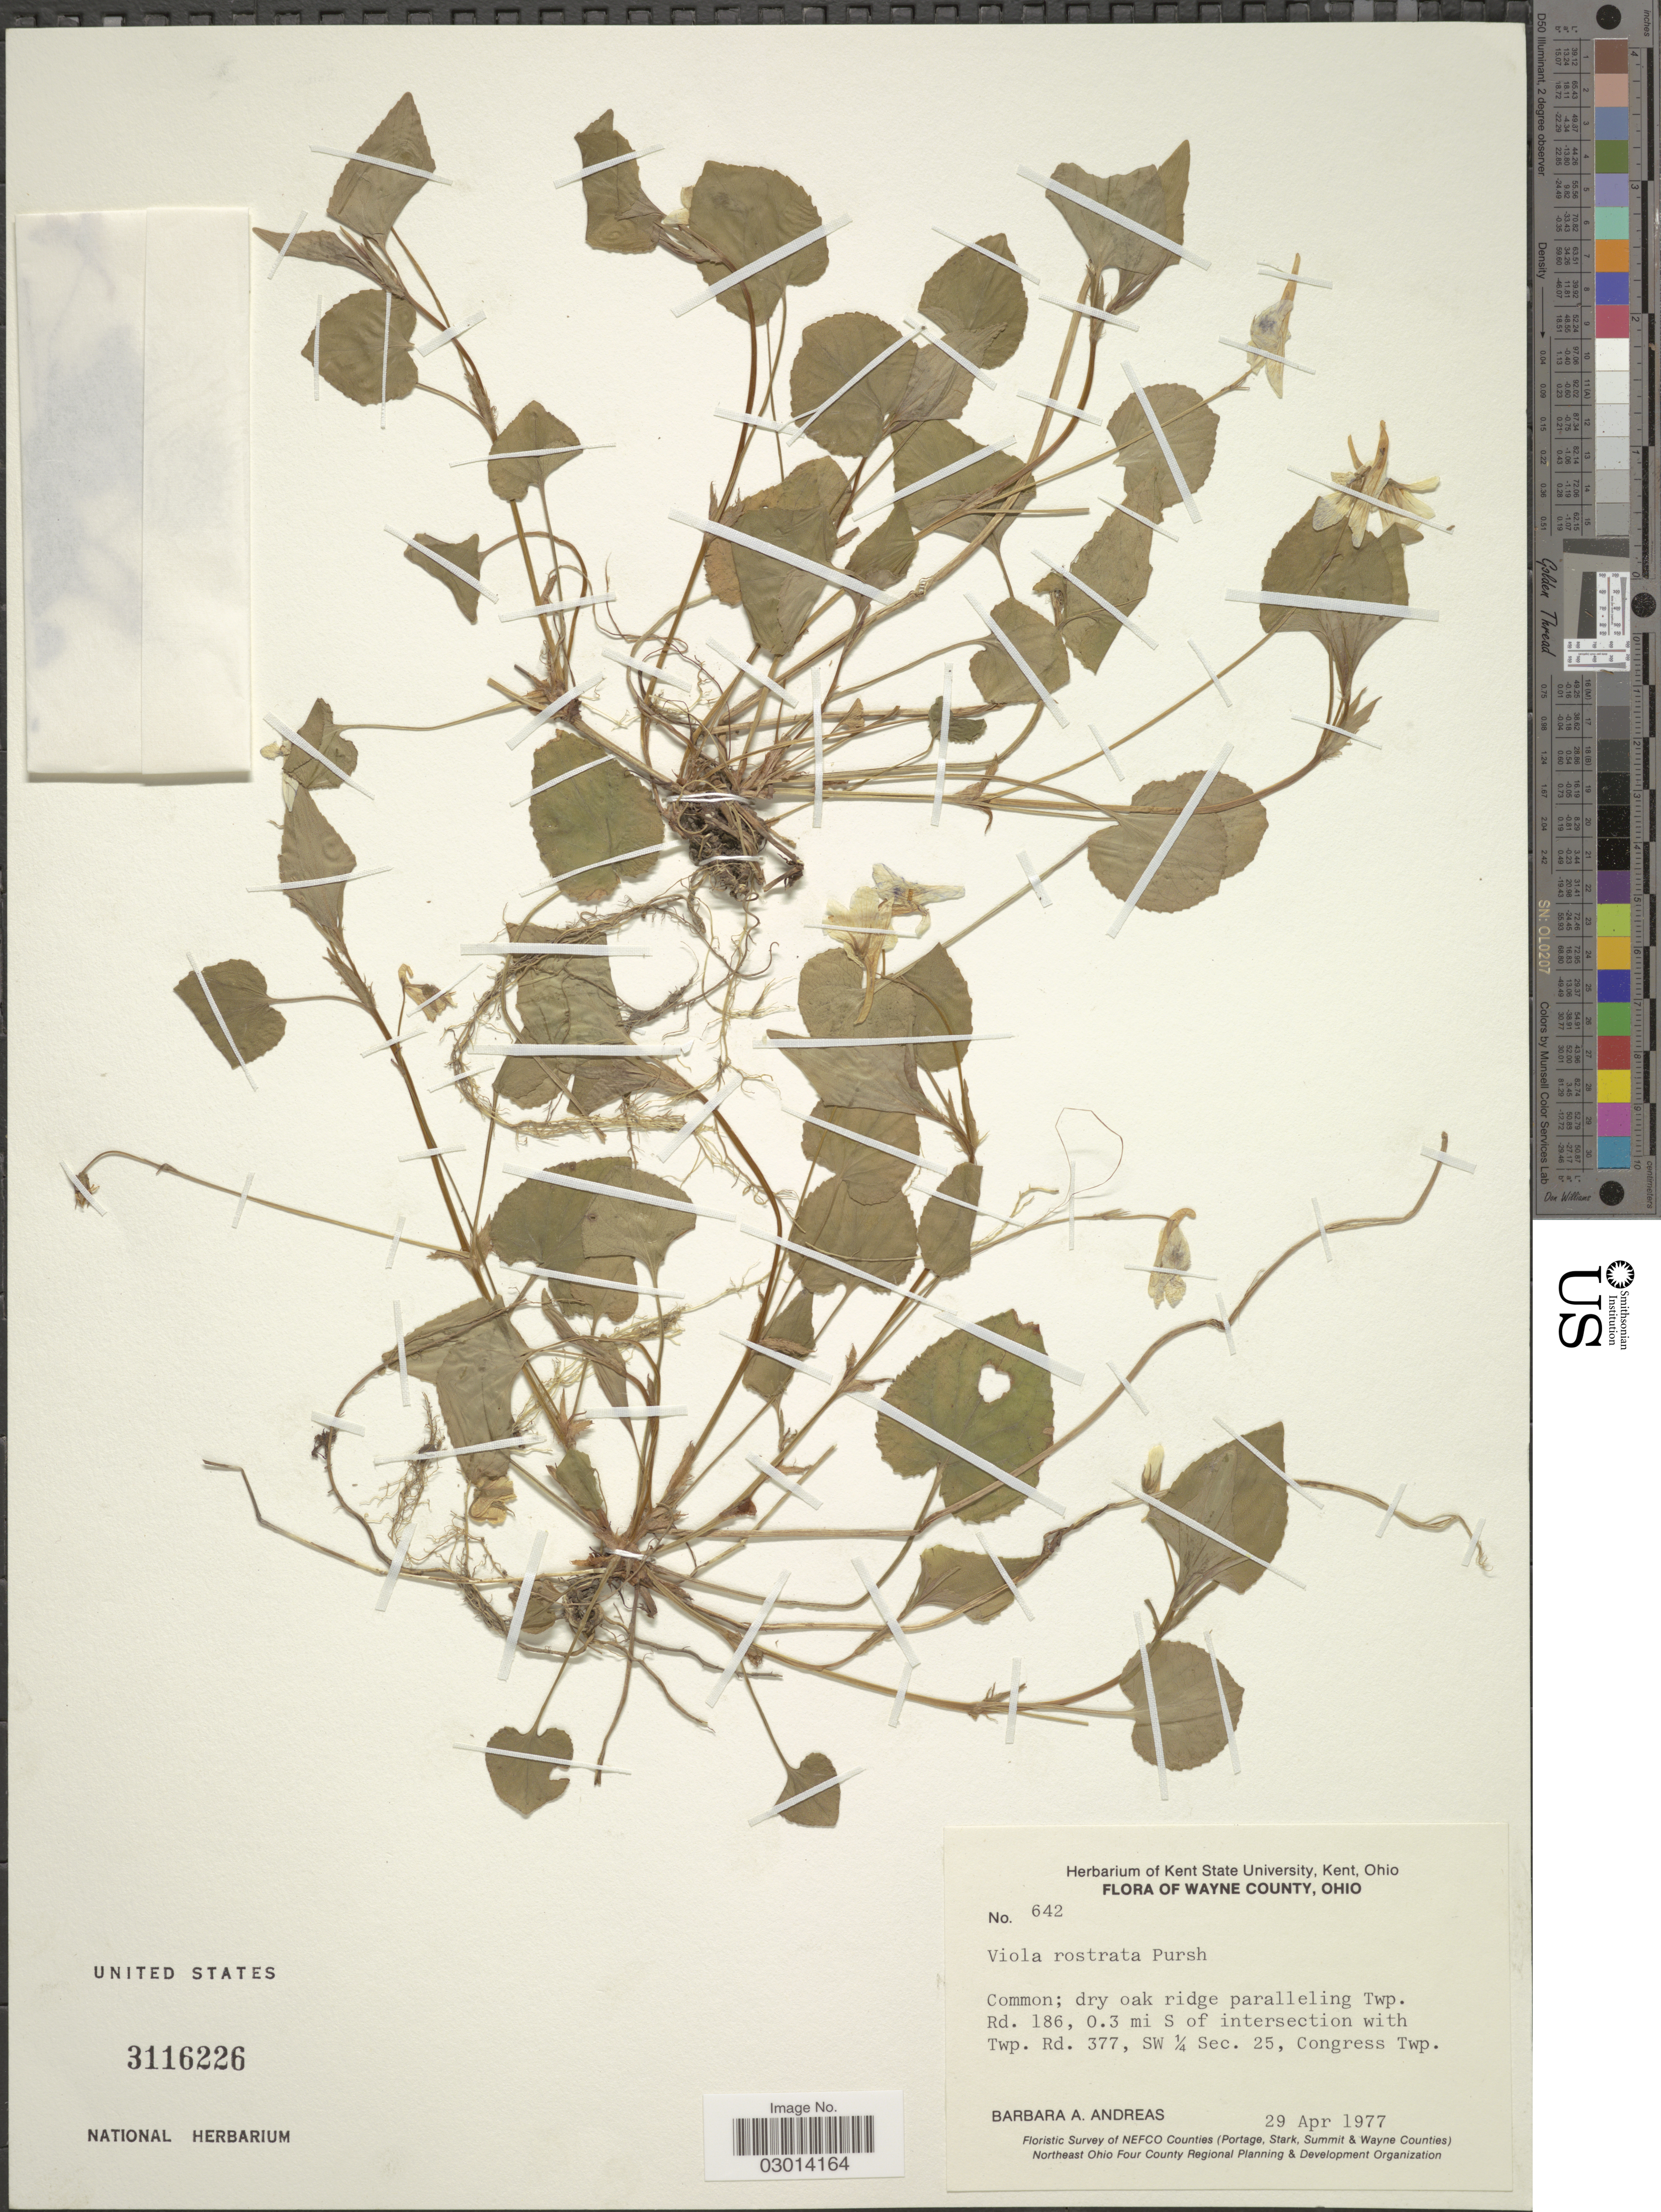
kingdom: Plantae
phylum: Tracheophyta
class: Magnoliopsida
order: Malpighiales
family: Violaceae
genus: Viola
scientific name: Viola rostrata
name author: Pursh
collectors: B. A. Andreas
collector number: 642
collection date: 1977-04-29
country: United States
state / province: Ohio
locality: Wayne County. Ridge paralleling Twp. Rd. 186, 0.3 mi S of intersection with Twp. Rd. 377, SW 1/4 Sec. 25, Congress Twp.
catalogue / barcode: US 3116226